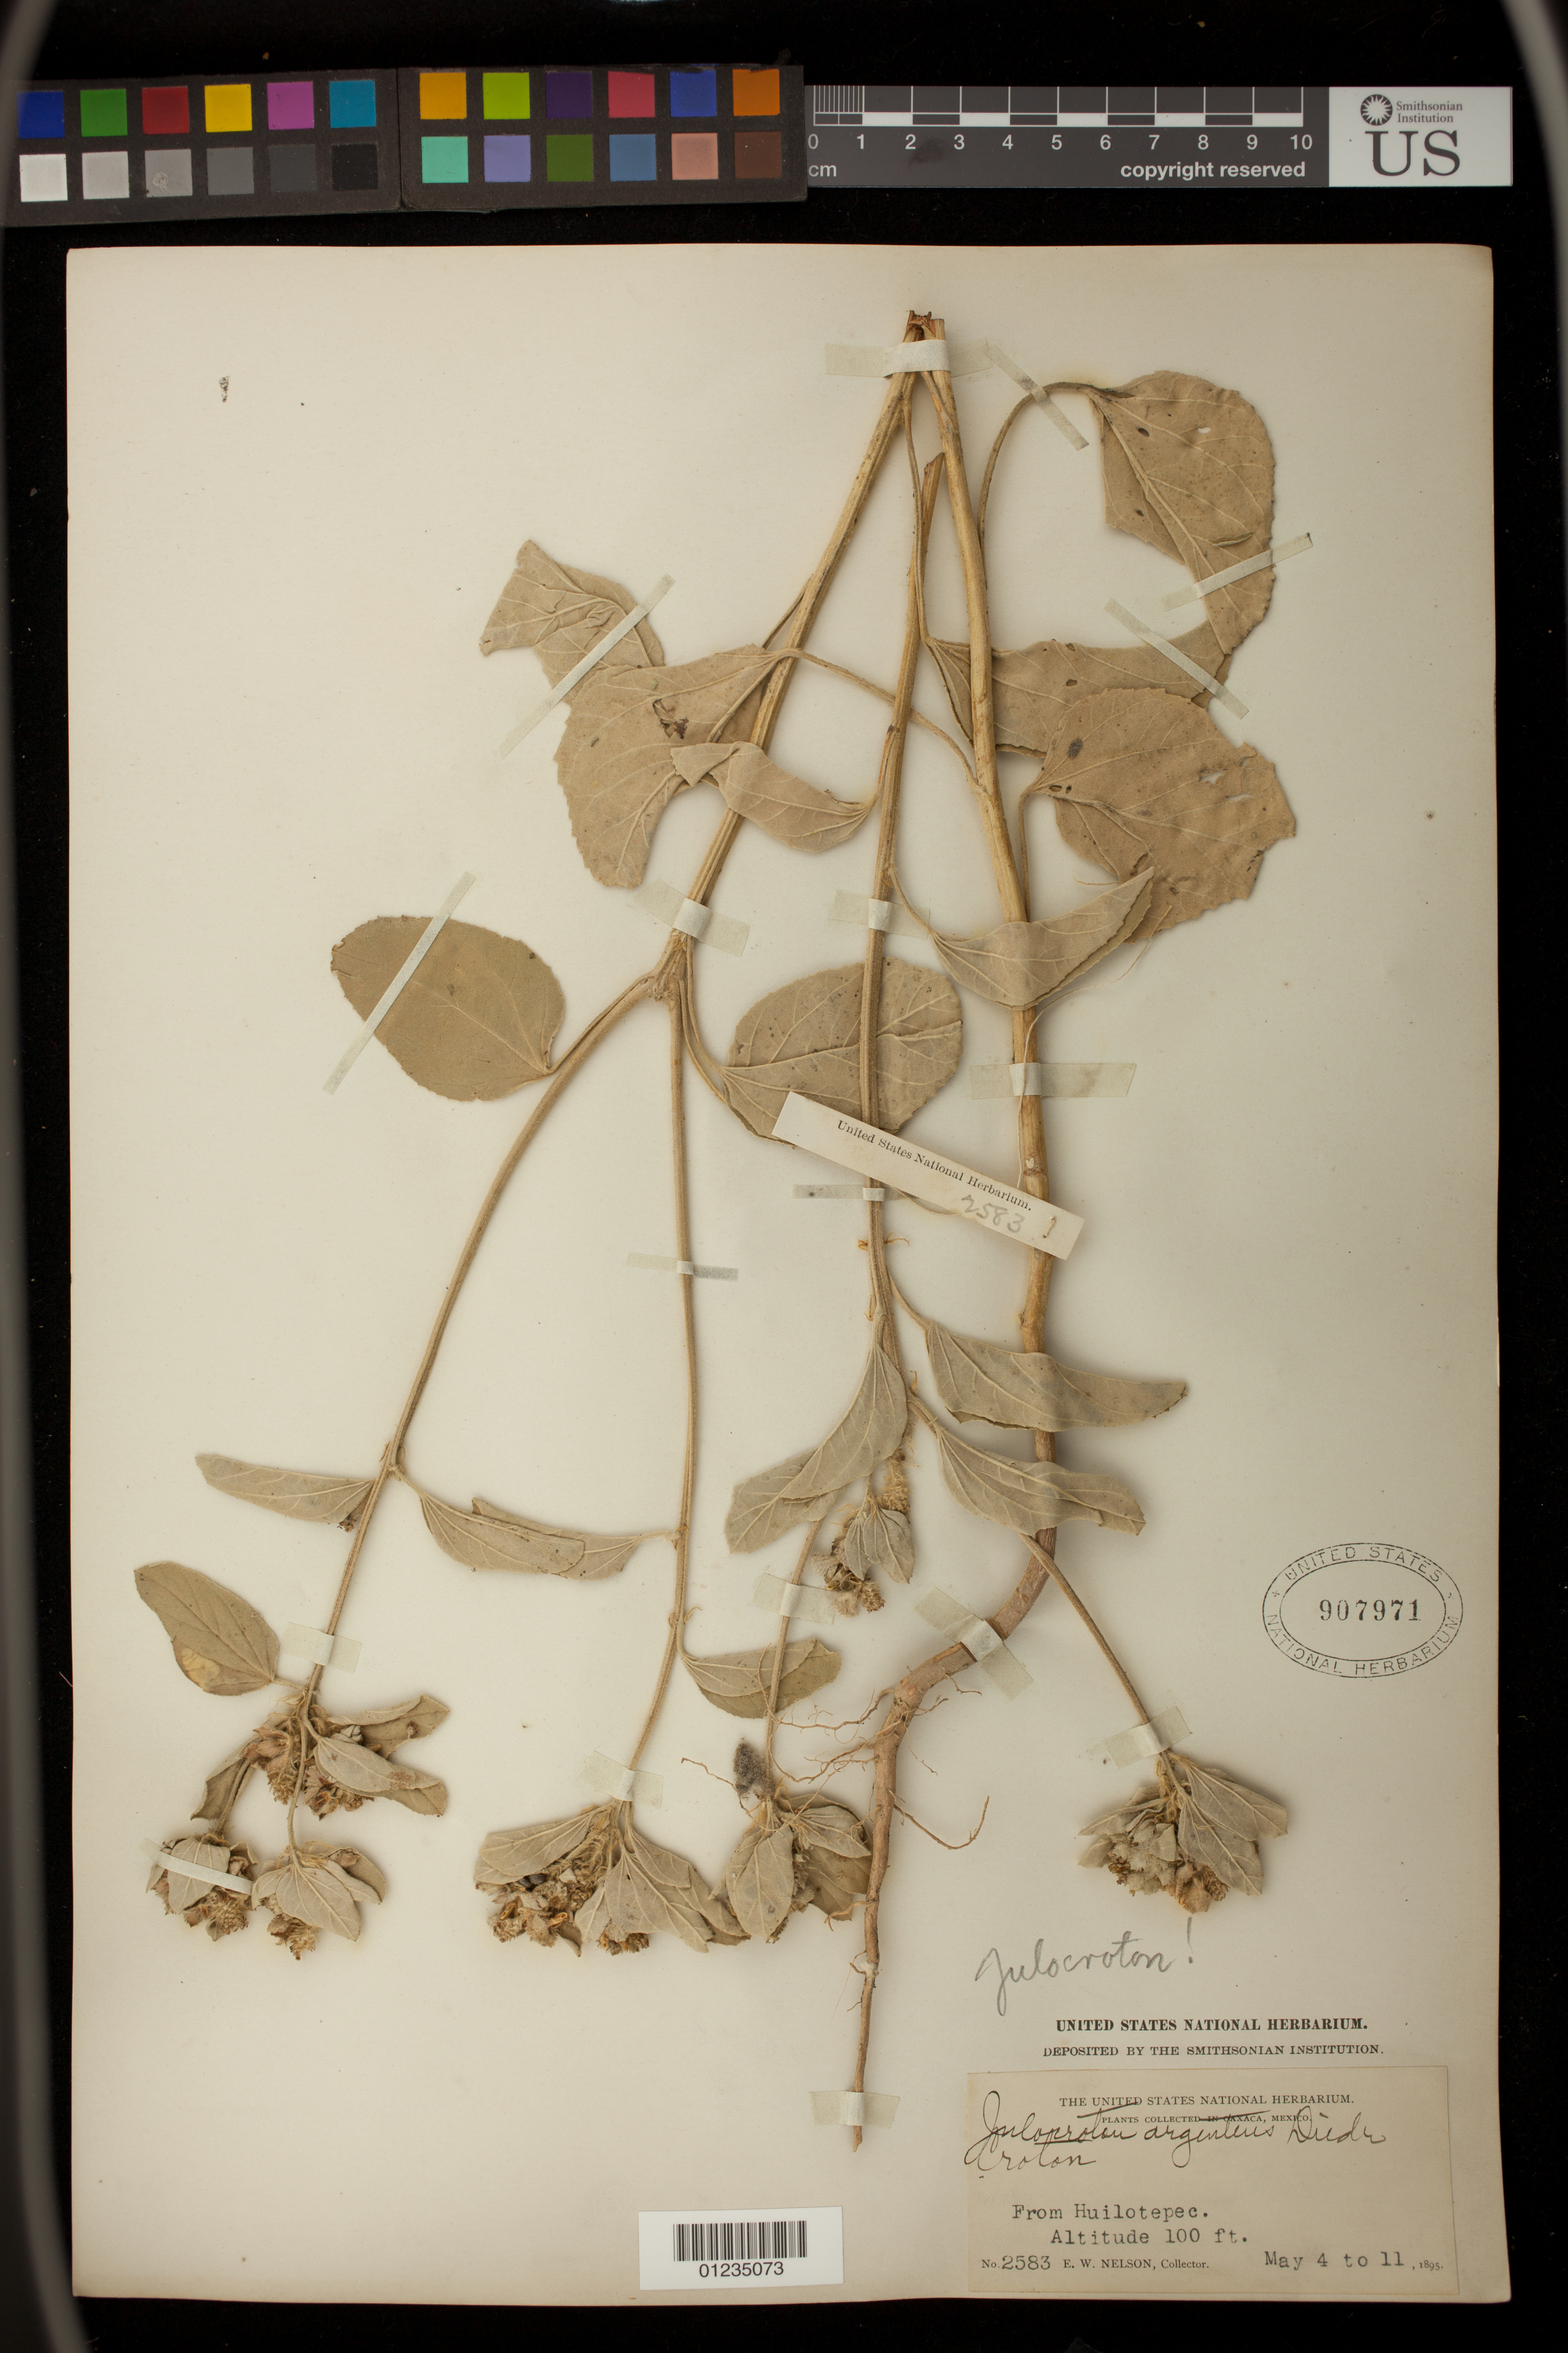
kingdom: Plantae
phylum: Tracheophyta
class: Magnoliopsida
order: Malpighiales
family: Euphorbiaceae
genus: Julocroton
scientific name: Julocroton argenteus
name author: (L.) Didr.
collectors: E. W. Nelson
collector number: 2583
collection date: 1895-05-04/1895-05-11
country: Mexico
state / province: Oaxaca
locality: Huilotepec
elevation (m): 30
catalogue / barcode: US 907971